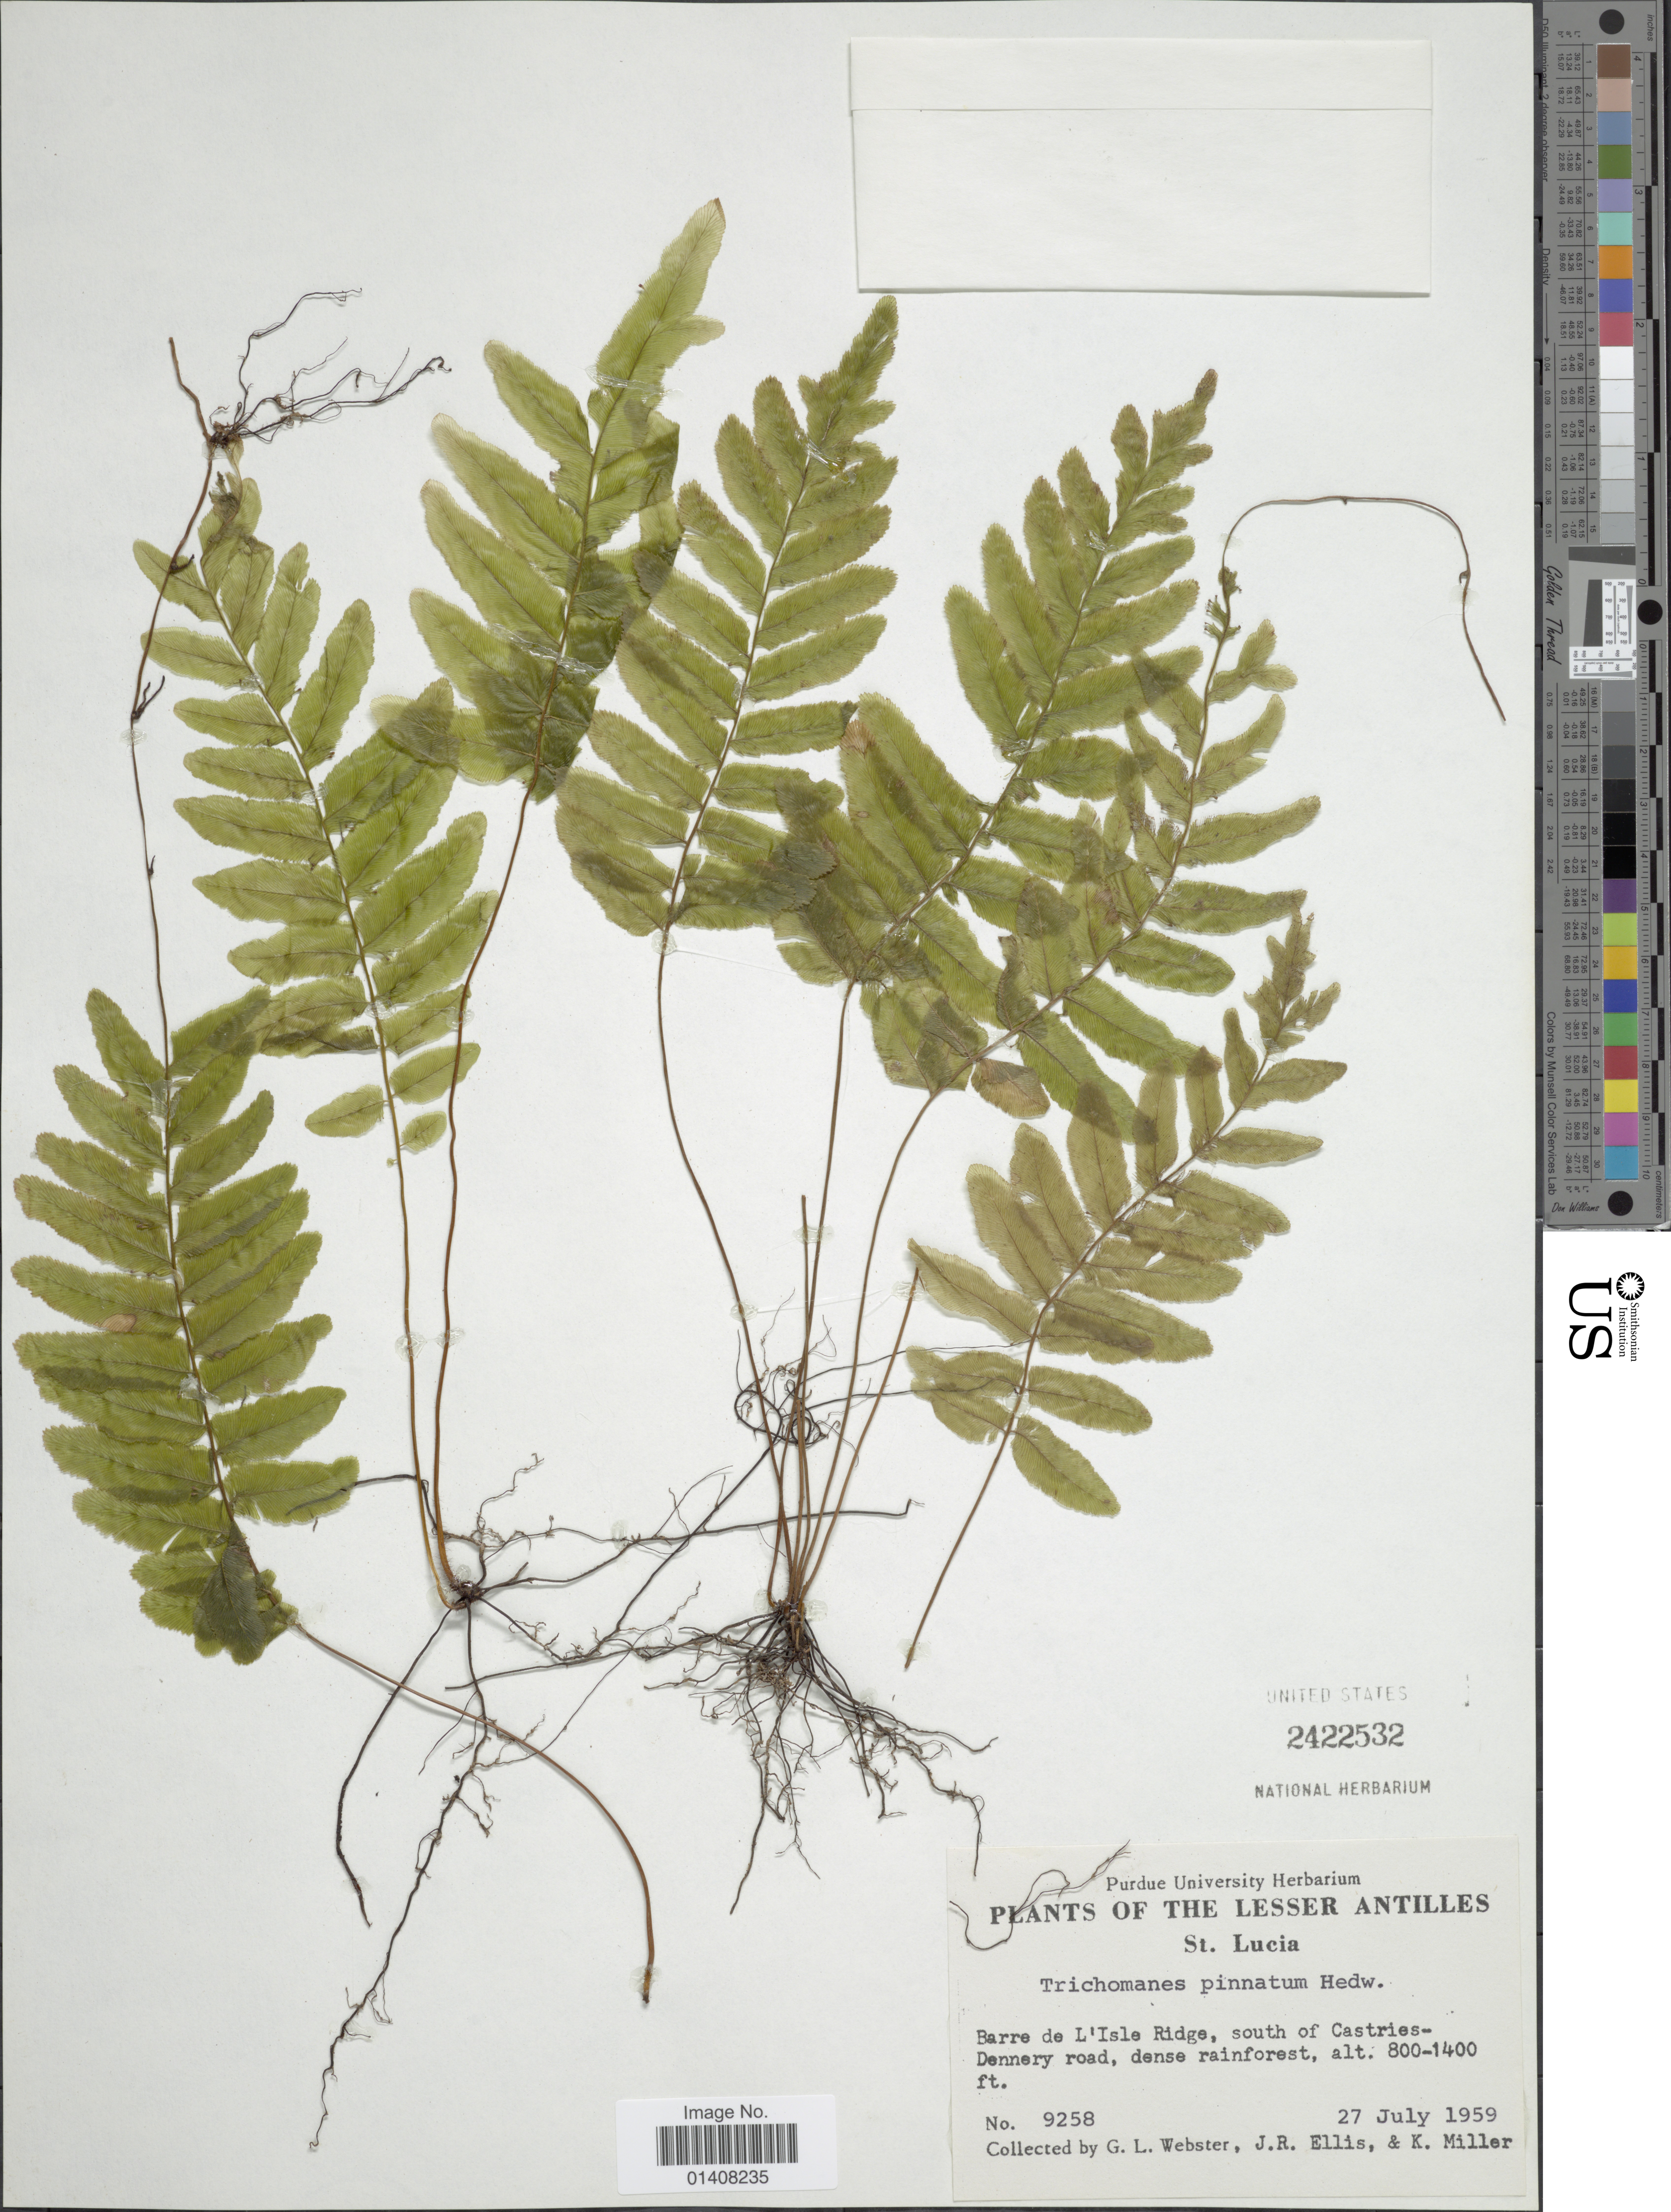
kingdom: Plantae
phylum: Tracheophyta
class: Polypodiopsida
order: Hymenophyllales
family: Hymenophyllaceae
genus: Trichomanes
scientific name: Trichomanes pinnatum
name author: Hedw.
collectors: G. L. Webster, J. R. Ellis & K. Miller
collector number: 9258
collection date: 1959-07-27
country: St. Lucia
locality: Lesser Antilles, St. Lucia, Barre de L'Isle Ridge, south of Castries-Dennery road, dense rainforest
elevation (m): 244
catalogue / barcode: US 2422532